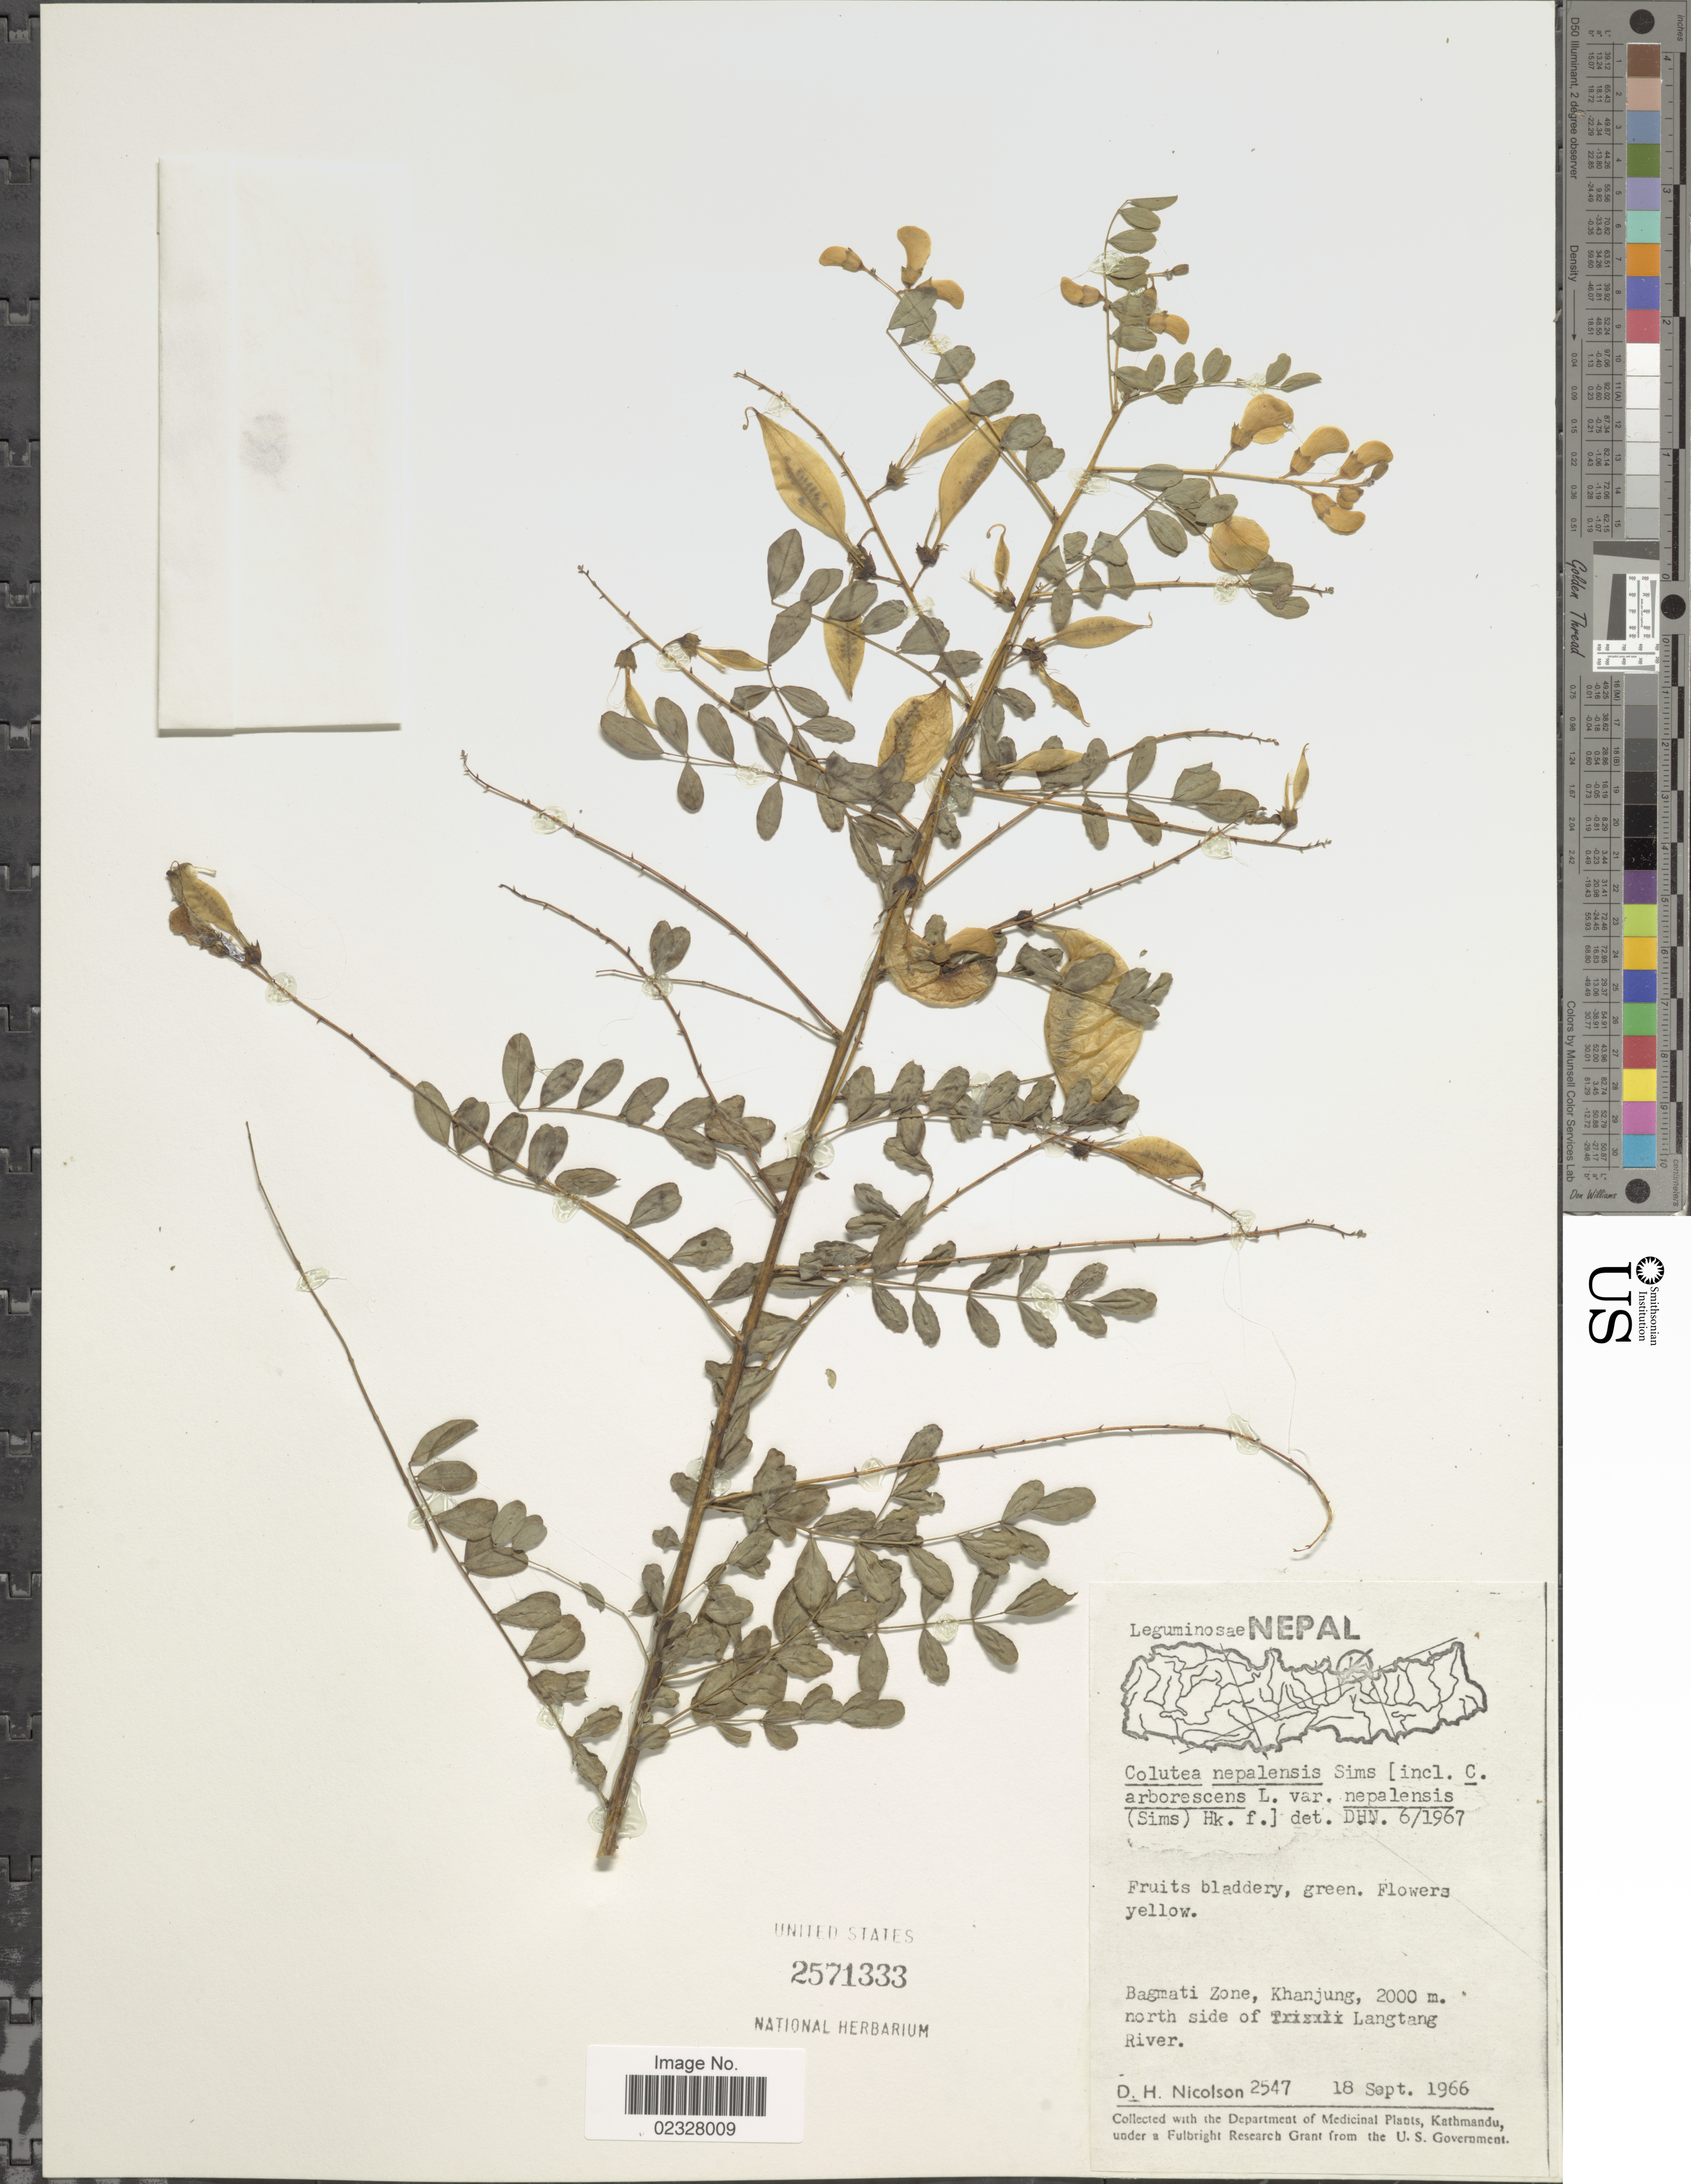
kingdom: Plantae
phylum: Tracheophyta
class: Magnoliopsida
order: Fabales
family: Fabaceae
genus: Colutea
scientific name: Colutea nepalensis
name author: Sims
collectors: D. H. Nicolson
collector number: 2547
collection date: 1966-09-18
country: Nepal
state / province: Bagmati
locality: Bagmati Zone, Khanjung, north side of Langtang River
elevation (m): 2000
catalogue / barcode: US 2571333